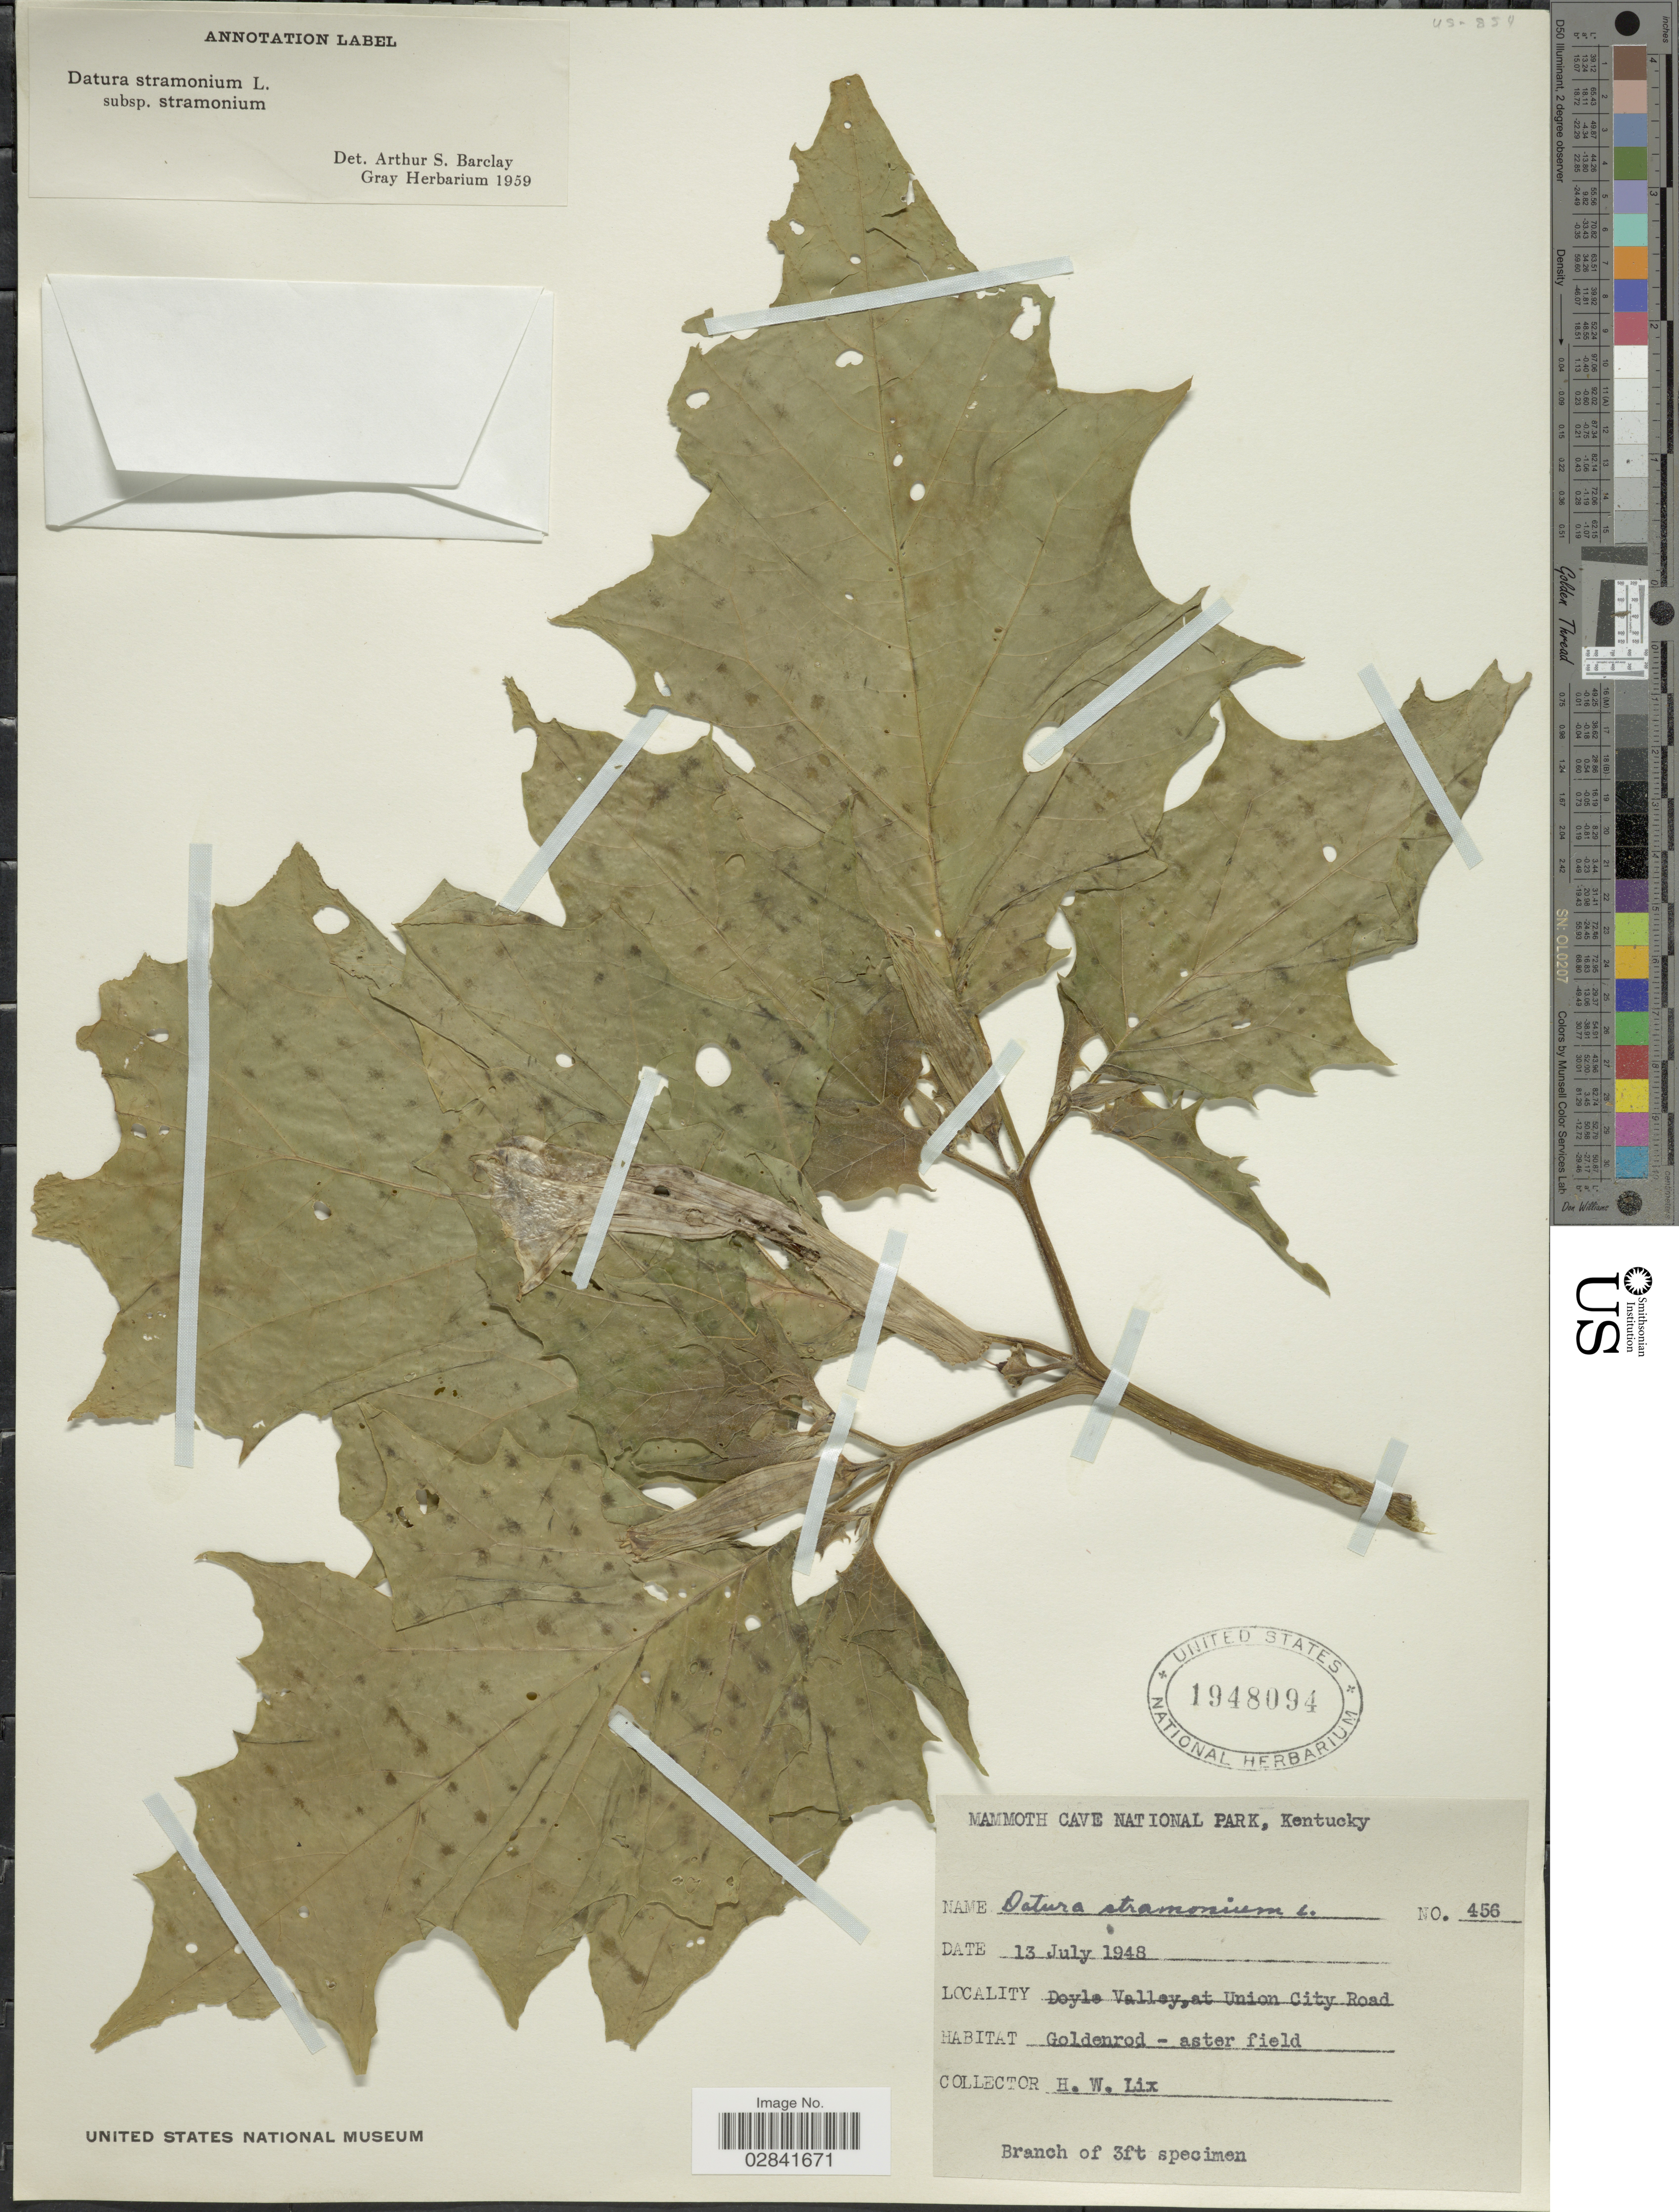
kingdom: Plantae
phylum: Tracheophyta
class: Magnoliopsida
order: Solanales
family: Solanaceae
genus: Datura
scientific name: Datura stramonium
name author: L.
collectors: H. W. Lix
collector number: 456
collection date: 1948-07-13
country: United States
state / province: Kentucky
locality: Mammoth Cave National Park. Doyle Valley, at Union City Road. Goldenrot - aster field.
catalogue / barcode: US 1948094